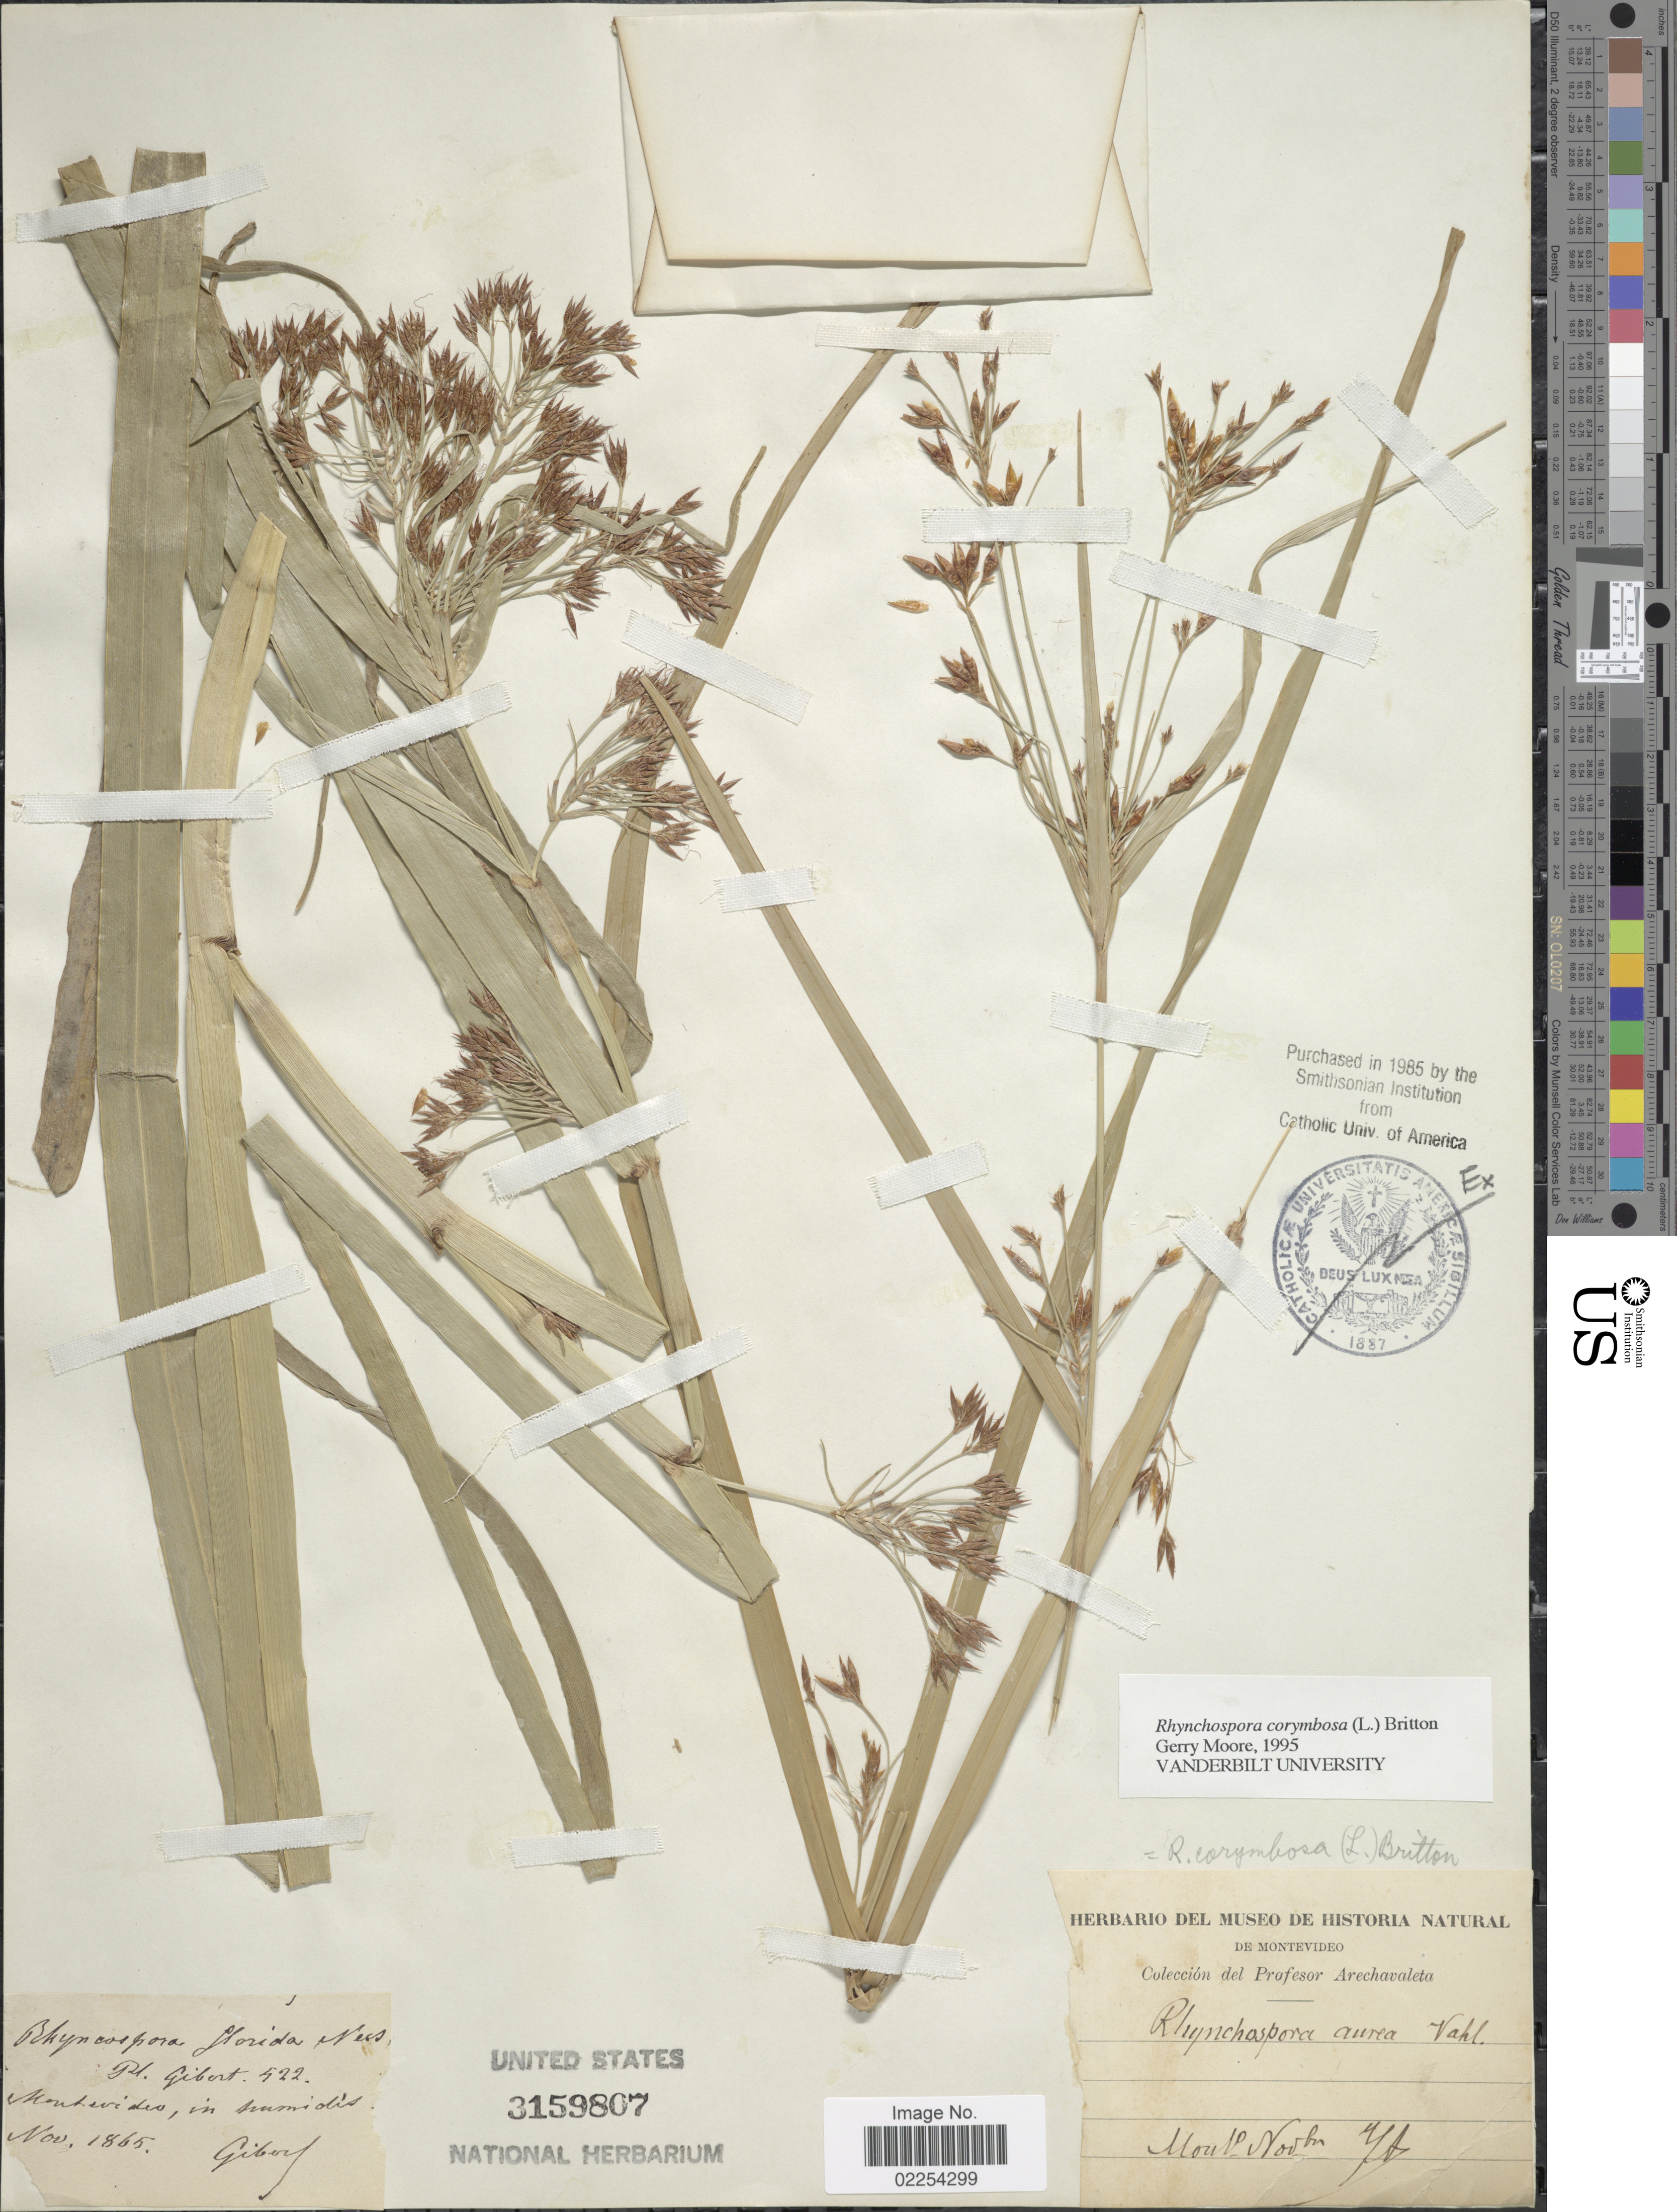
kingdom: Plantae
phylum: Tracheophyta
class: Liliopsida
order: Poales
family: Cyperaceae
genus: Rhynchospora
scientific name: Rhynchospora corymbosa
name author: (L.) Britton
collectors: Gibert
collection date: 1865-11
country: Uruguay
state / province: Montevideo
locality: Montevideo, in sumidis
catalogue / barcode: US 3159807